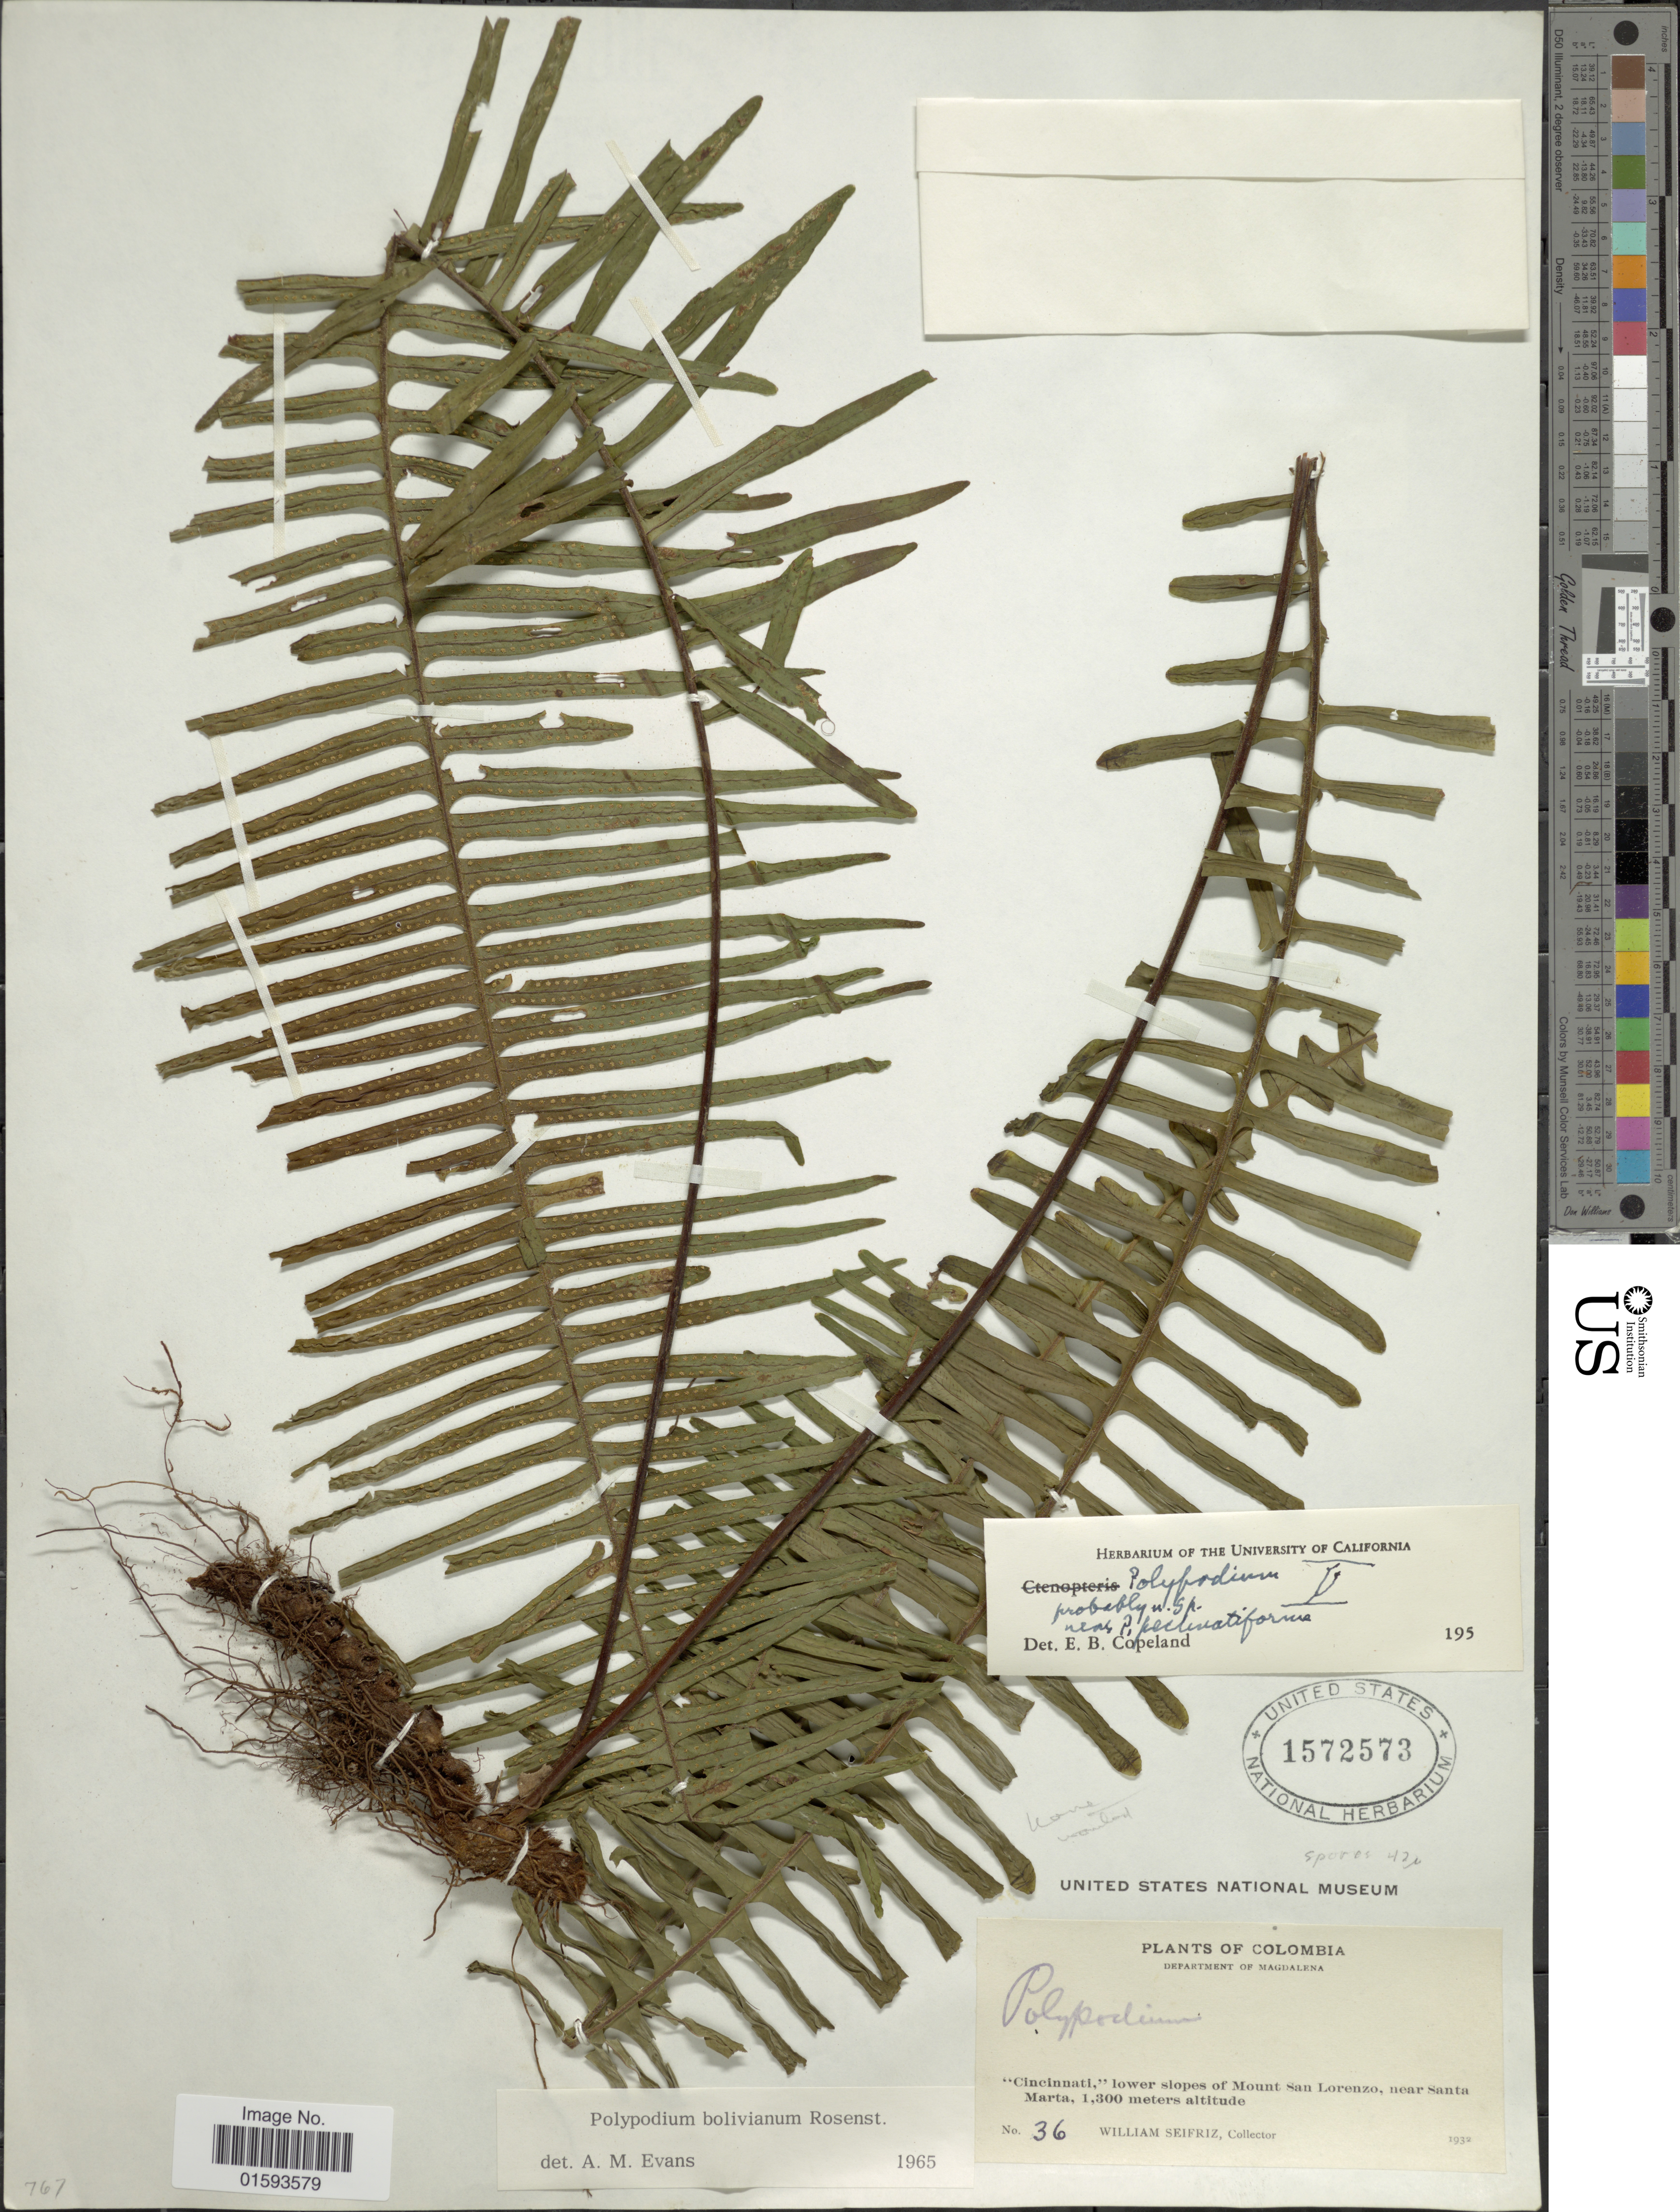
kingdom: Plantae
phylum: Tracheophyta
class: Polypodiopsida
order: Polypodiales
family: Polypodiaceae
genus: Pecluma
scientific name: Pecluma divaricata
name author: (E. Fourn.) Mickel & Beitel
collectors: W. Seifriz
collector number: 36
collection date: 1932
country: Colombia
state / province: Magdalena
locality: Cincinnati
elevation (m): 1300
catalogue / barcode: US 1572573